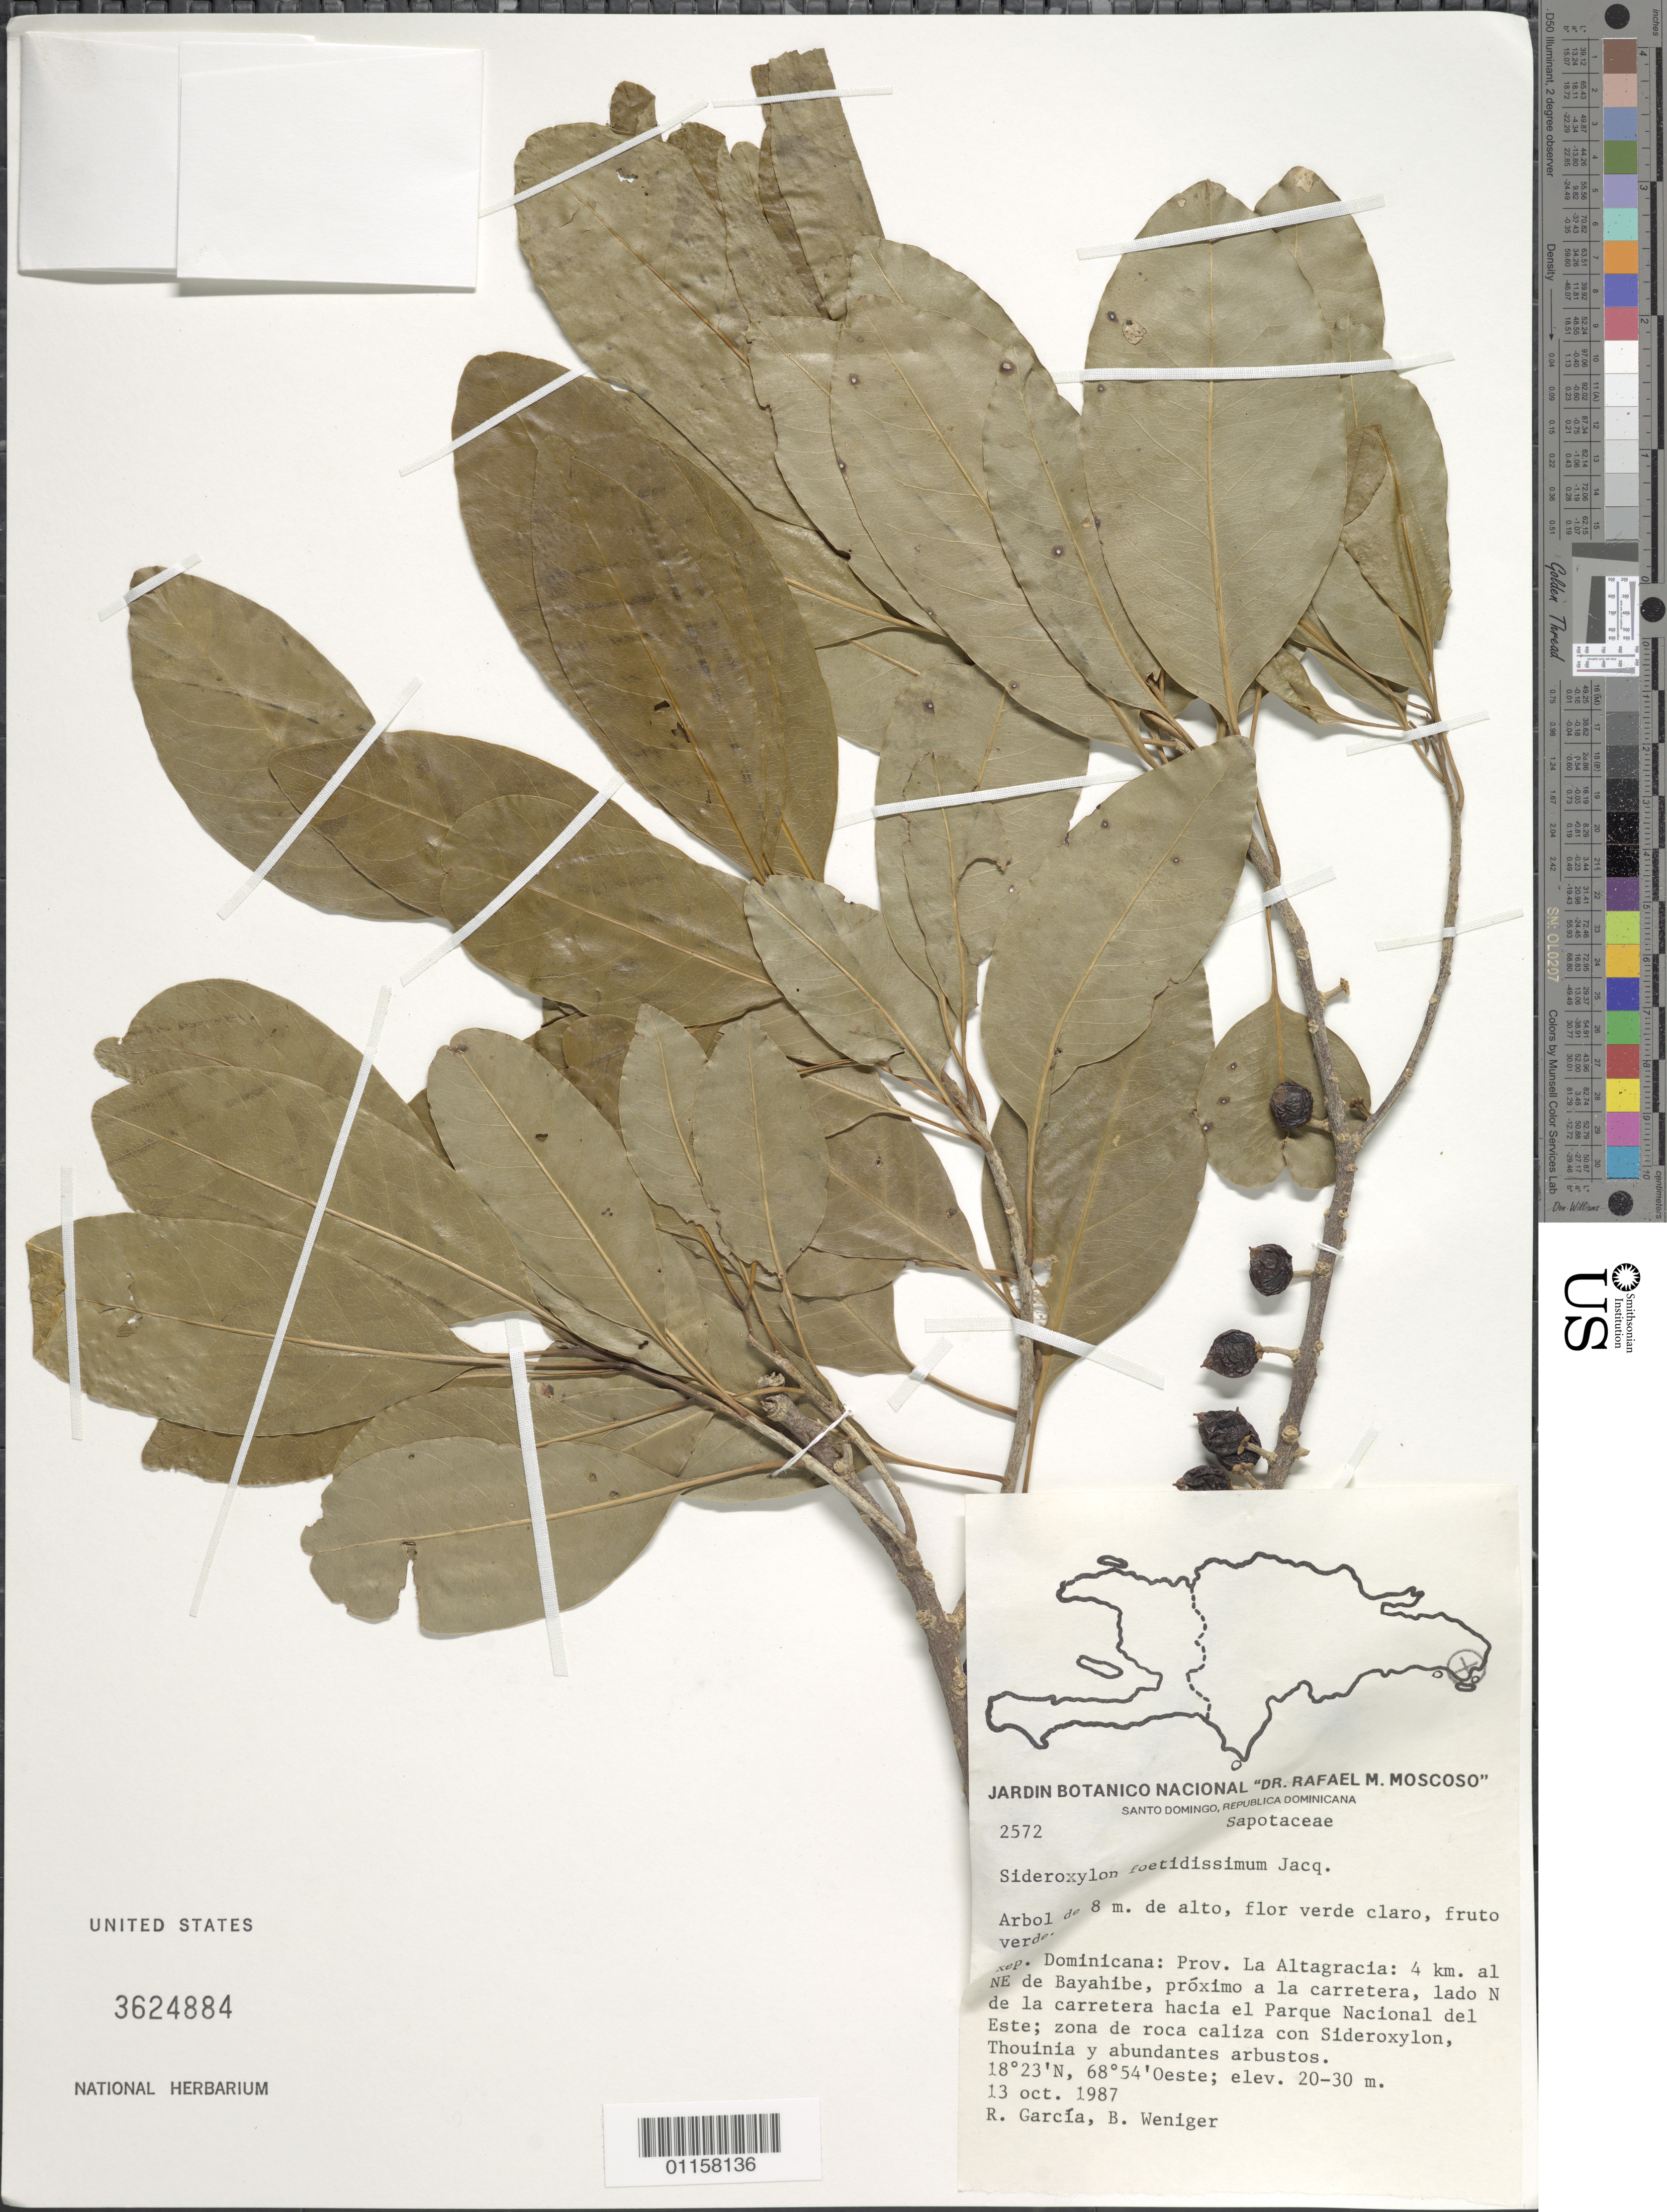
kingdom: Plantae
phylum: Tracheophyta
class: Magnoliopsida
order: Ericales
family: Sapotaceae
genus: Sideroxylon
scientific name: Sideroxylon foetidissimum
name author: Jacq.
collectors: R. G. García & B. Weniger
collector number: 2572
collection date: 1987-10-13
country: Dominican Republic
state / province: La Altagracía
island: Hispaniola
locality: Bayahibe, 4 km al NE; próximo a la carretera, lado N de la carretera hacia el Parque Nacional del Este.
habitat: Zona de roca caliza con Sideroxylon, Thouinia y abundantes arbustos.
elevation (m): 20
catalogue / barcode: US 3624884